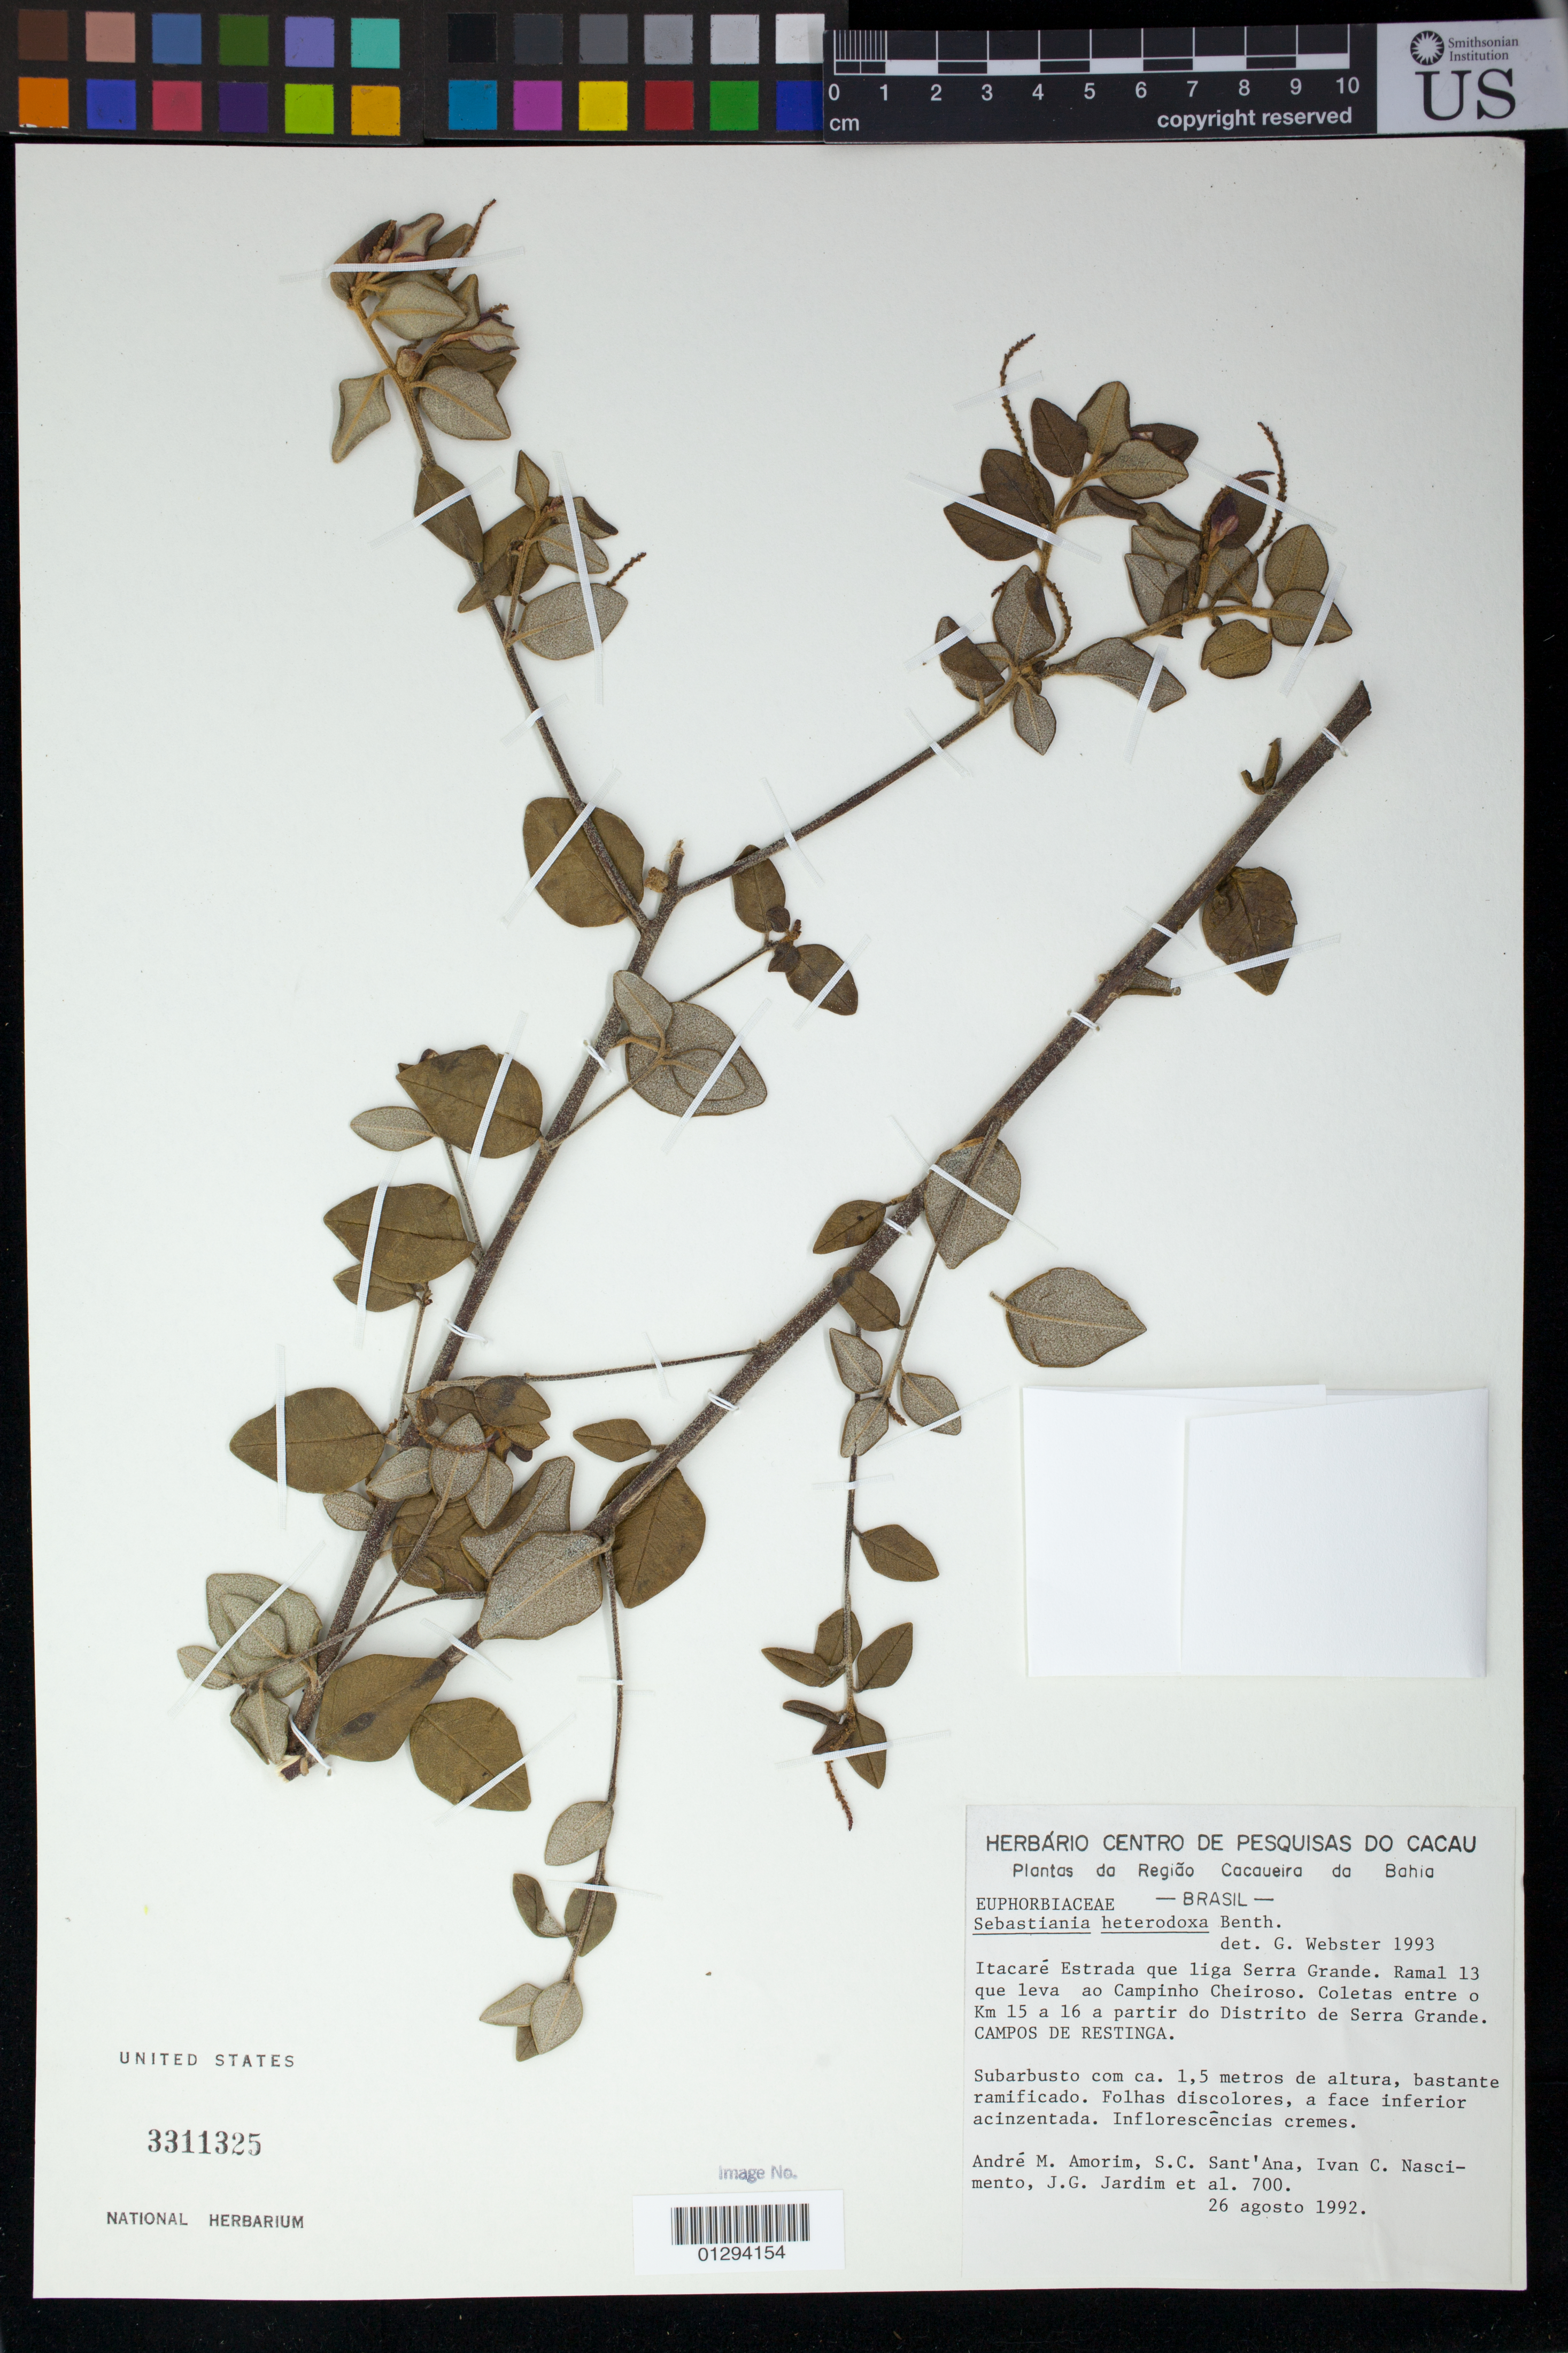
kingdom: Plantae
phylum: Tracheophyta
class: Magnoliopsida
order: Malpighiales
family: Euphorbiaceae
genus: Sebastiania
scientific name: Sebastiania heterodoxa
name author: (Müll. Arg.) Benth.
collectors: A. M. Amorim, S. C. Sant'Ana, I. C. Nascimento & J. G. Járdim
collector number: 700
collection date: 1992-08-26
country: Brazil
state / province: Bahia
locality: Itacare Estrada que liga Serra Grande. Ramal 13 que leva ao Campinho Cheiroso. Coletas entre o KM 15 a 16 a partir do Distrito de Serra Grande. Campos de Restinga.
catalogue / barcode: US 3311325